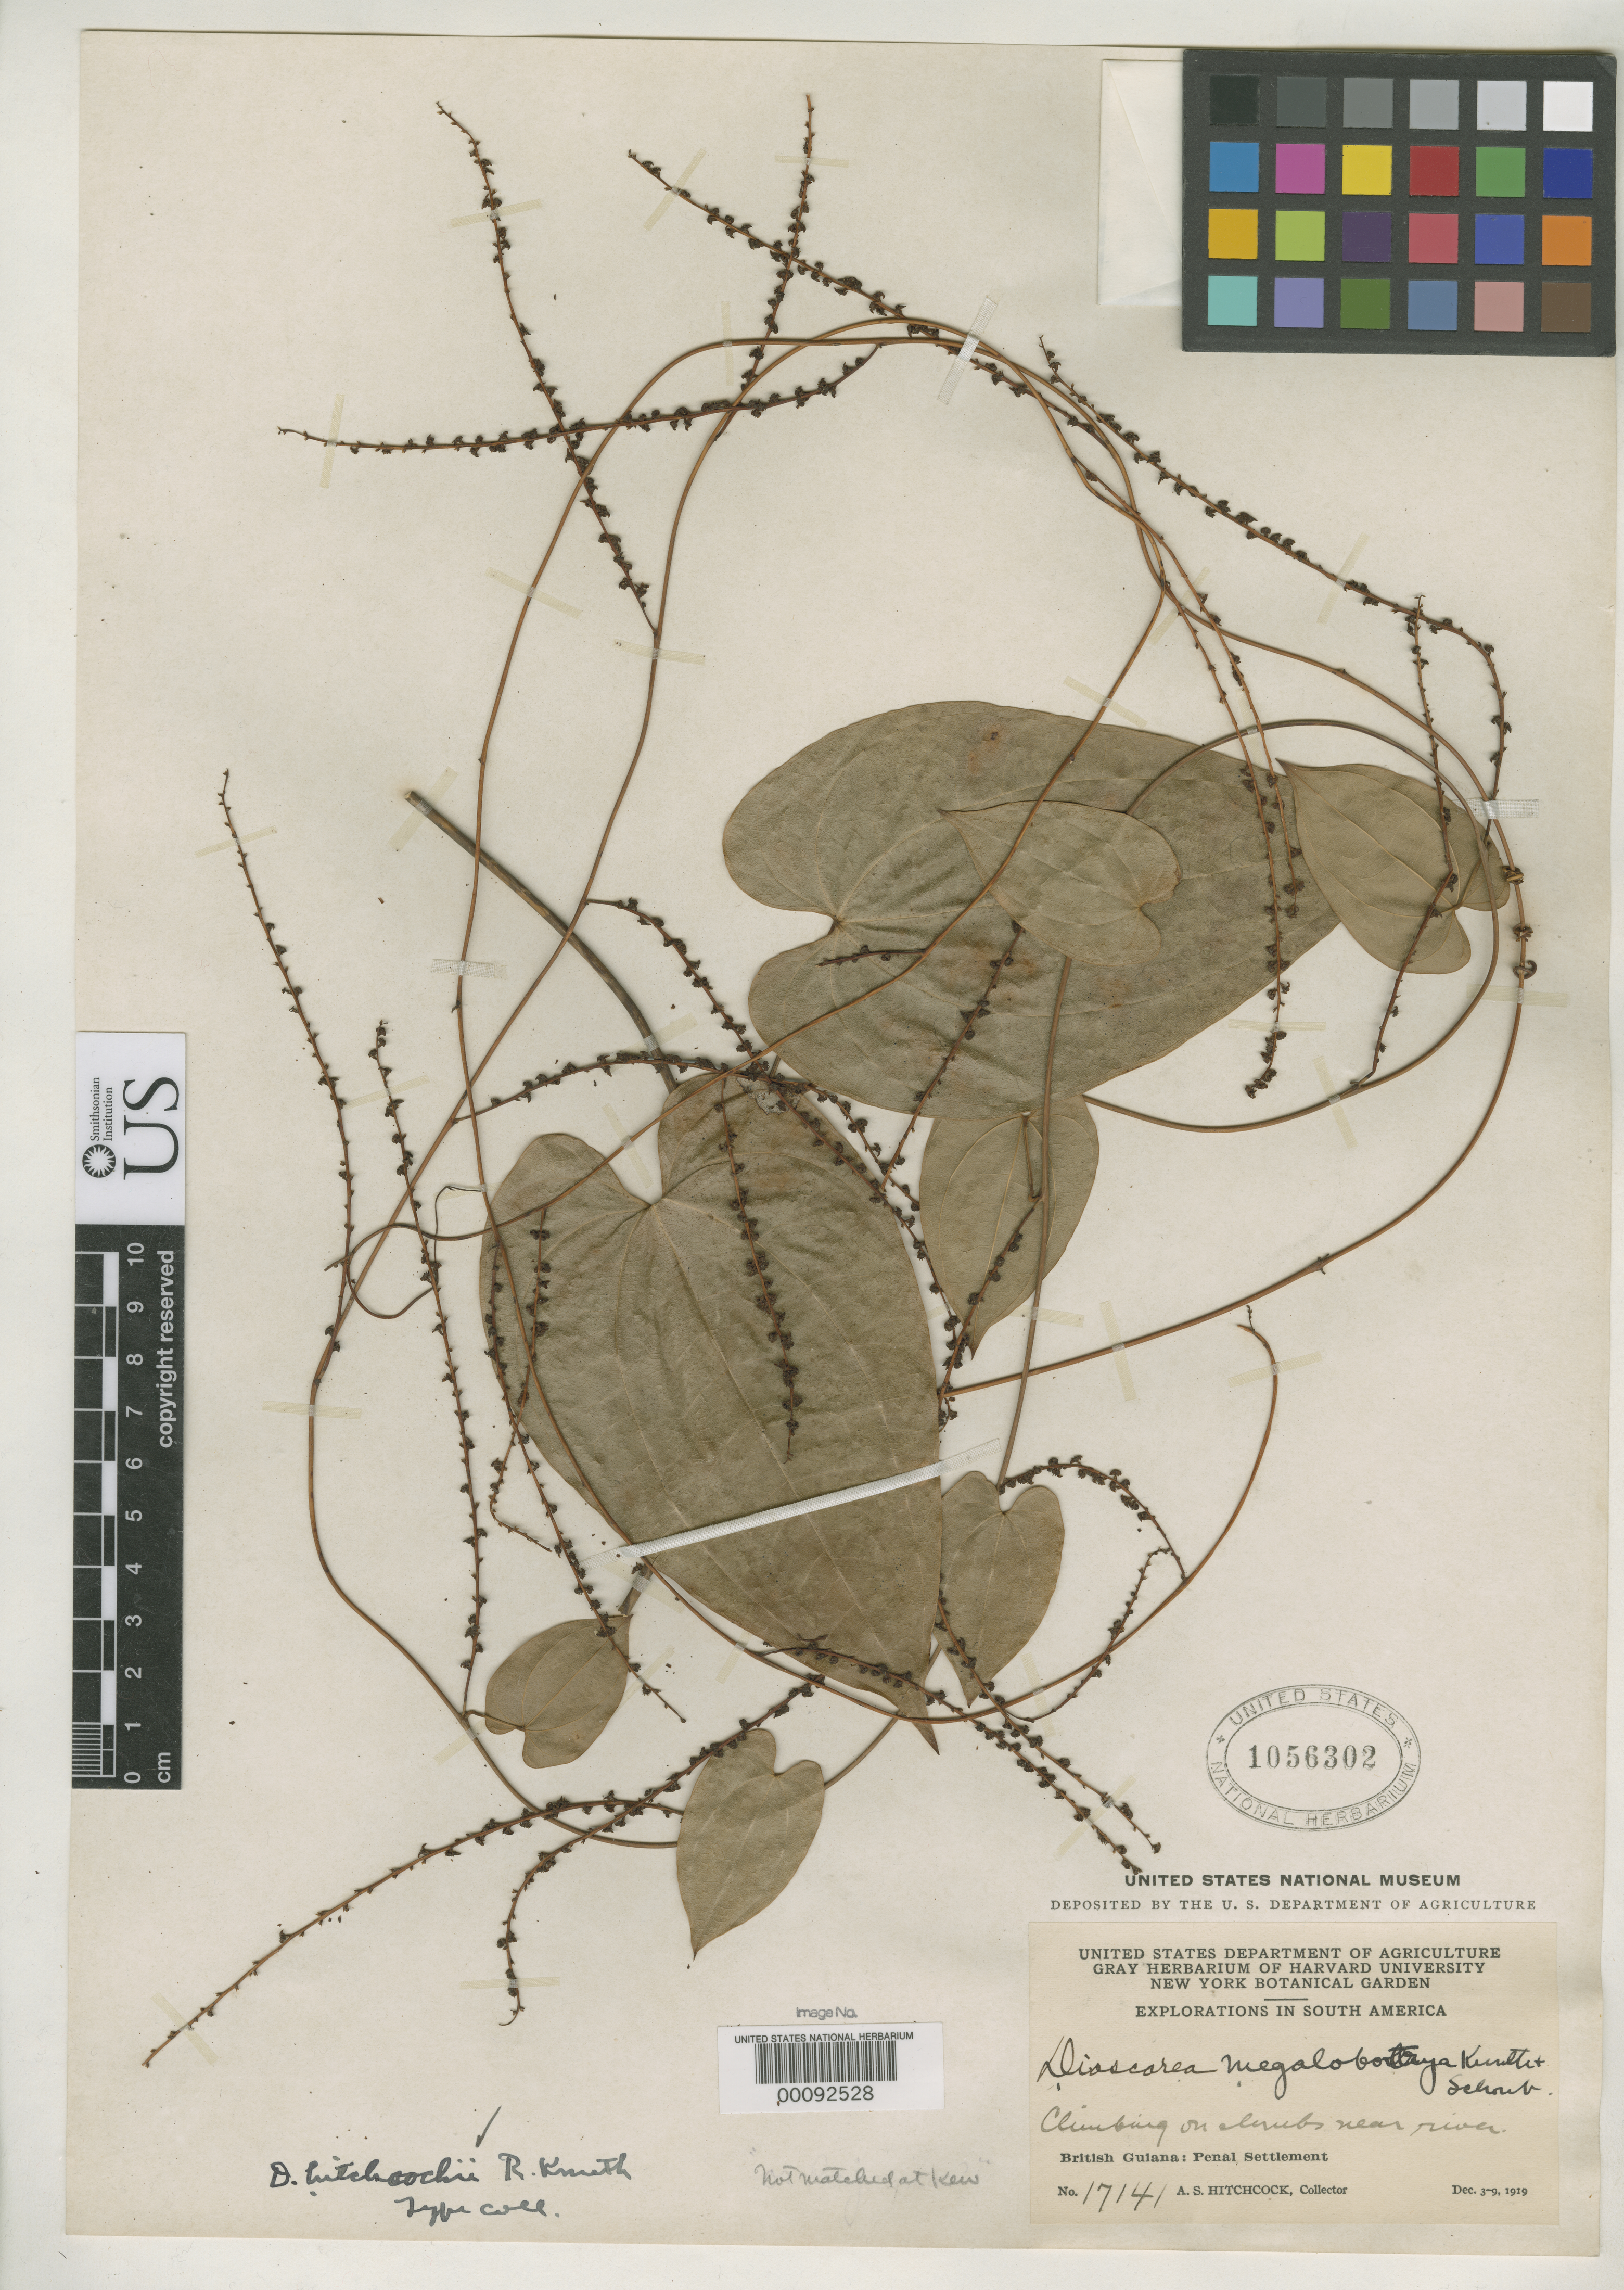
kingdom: Plantae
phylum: Tracheophyta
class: Liliopsida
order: Dioscoreales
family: Dioscoreaceae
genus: Dioscorea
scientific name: Dioscorea hitchcockii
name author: R. Knuth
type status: Isosyntype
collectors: A. S. Hitchcock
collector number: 17141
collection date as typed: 03 Dec 1919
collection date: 1919-12-03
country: Guyana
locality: Penal settlement.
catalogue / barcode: US 1056302